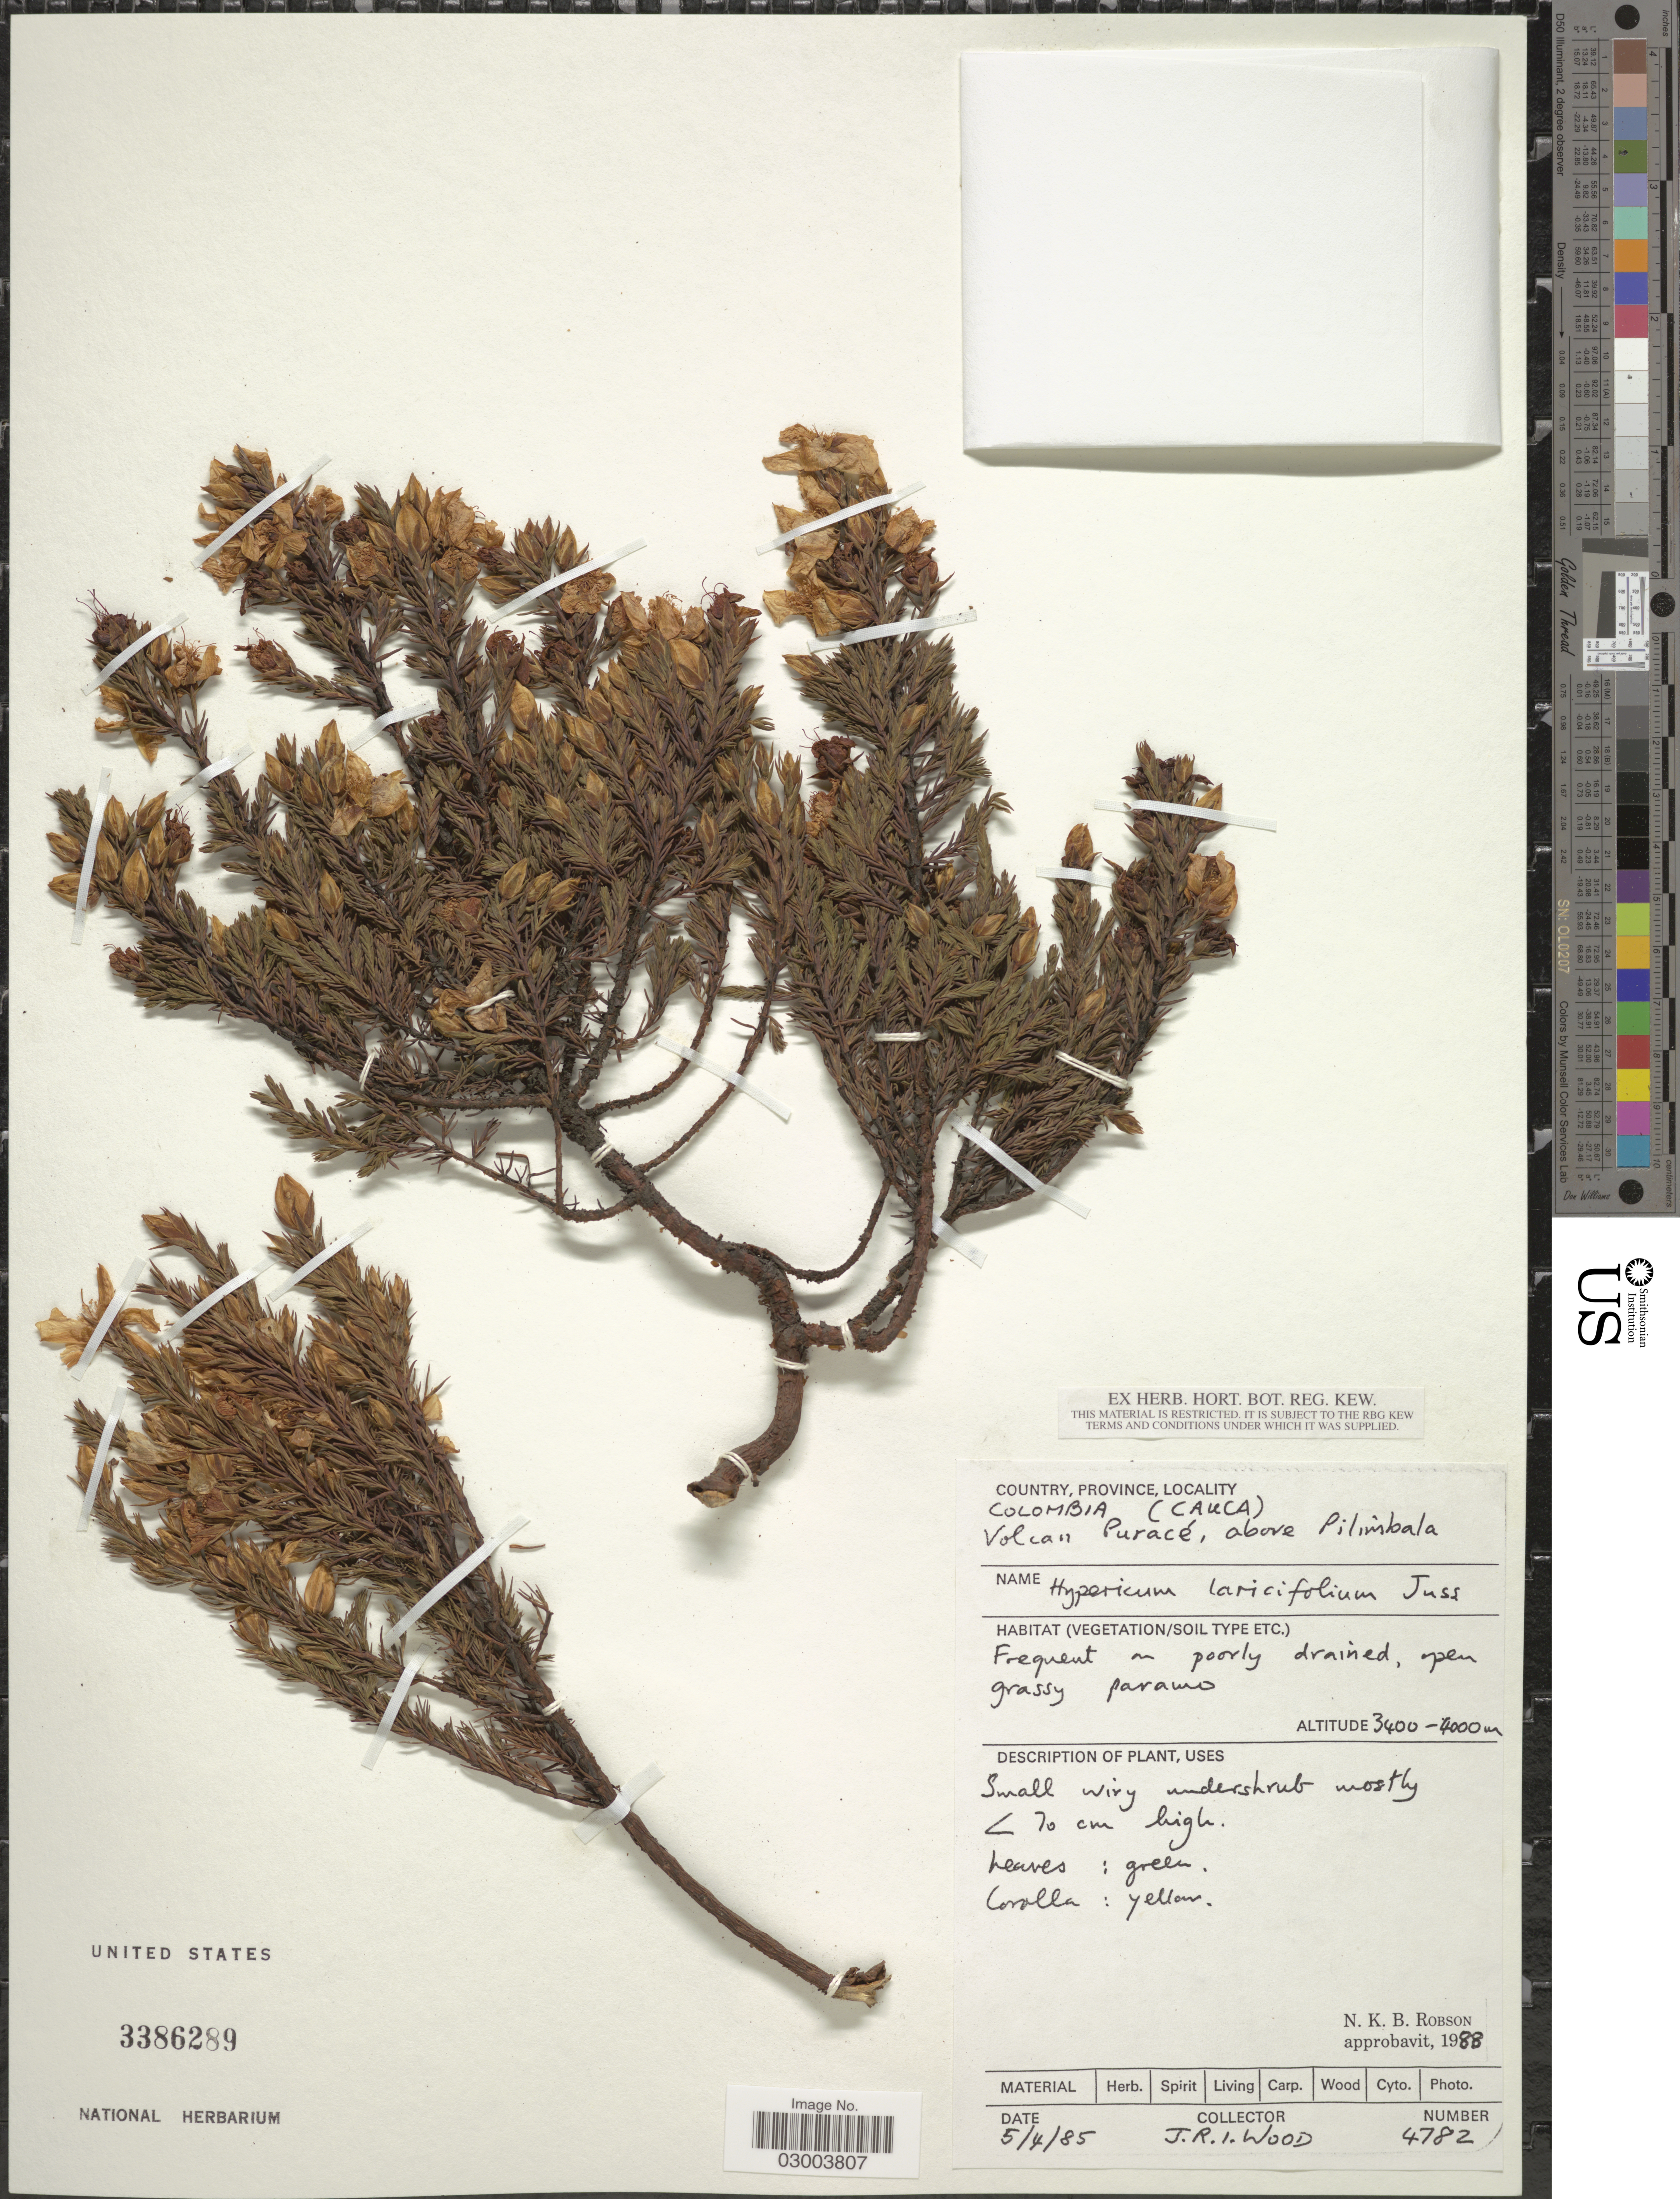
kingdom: Plantae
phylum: Tracheophyta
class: Magnoliopsida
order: Malpighiales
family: Hypericaceae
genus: Hypericum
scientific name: Hypericum lancioides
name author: Cuatrec.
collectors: J. R. I. Wood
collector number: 4782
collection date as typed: Transcribed d/m/y: 5/4/85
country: Colombia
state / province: Cauca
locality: Volcan Puracé, above Pilimbala.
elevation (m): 3400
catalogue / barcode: US 3386289